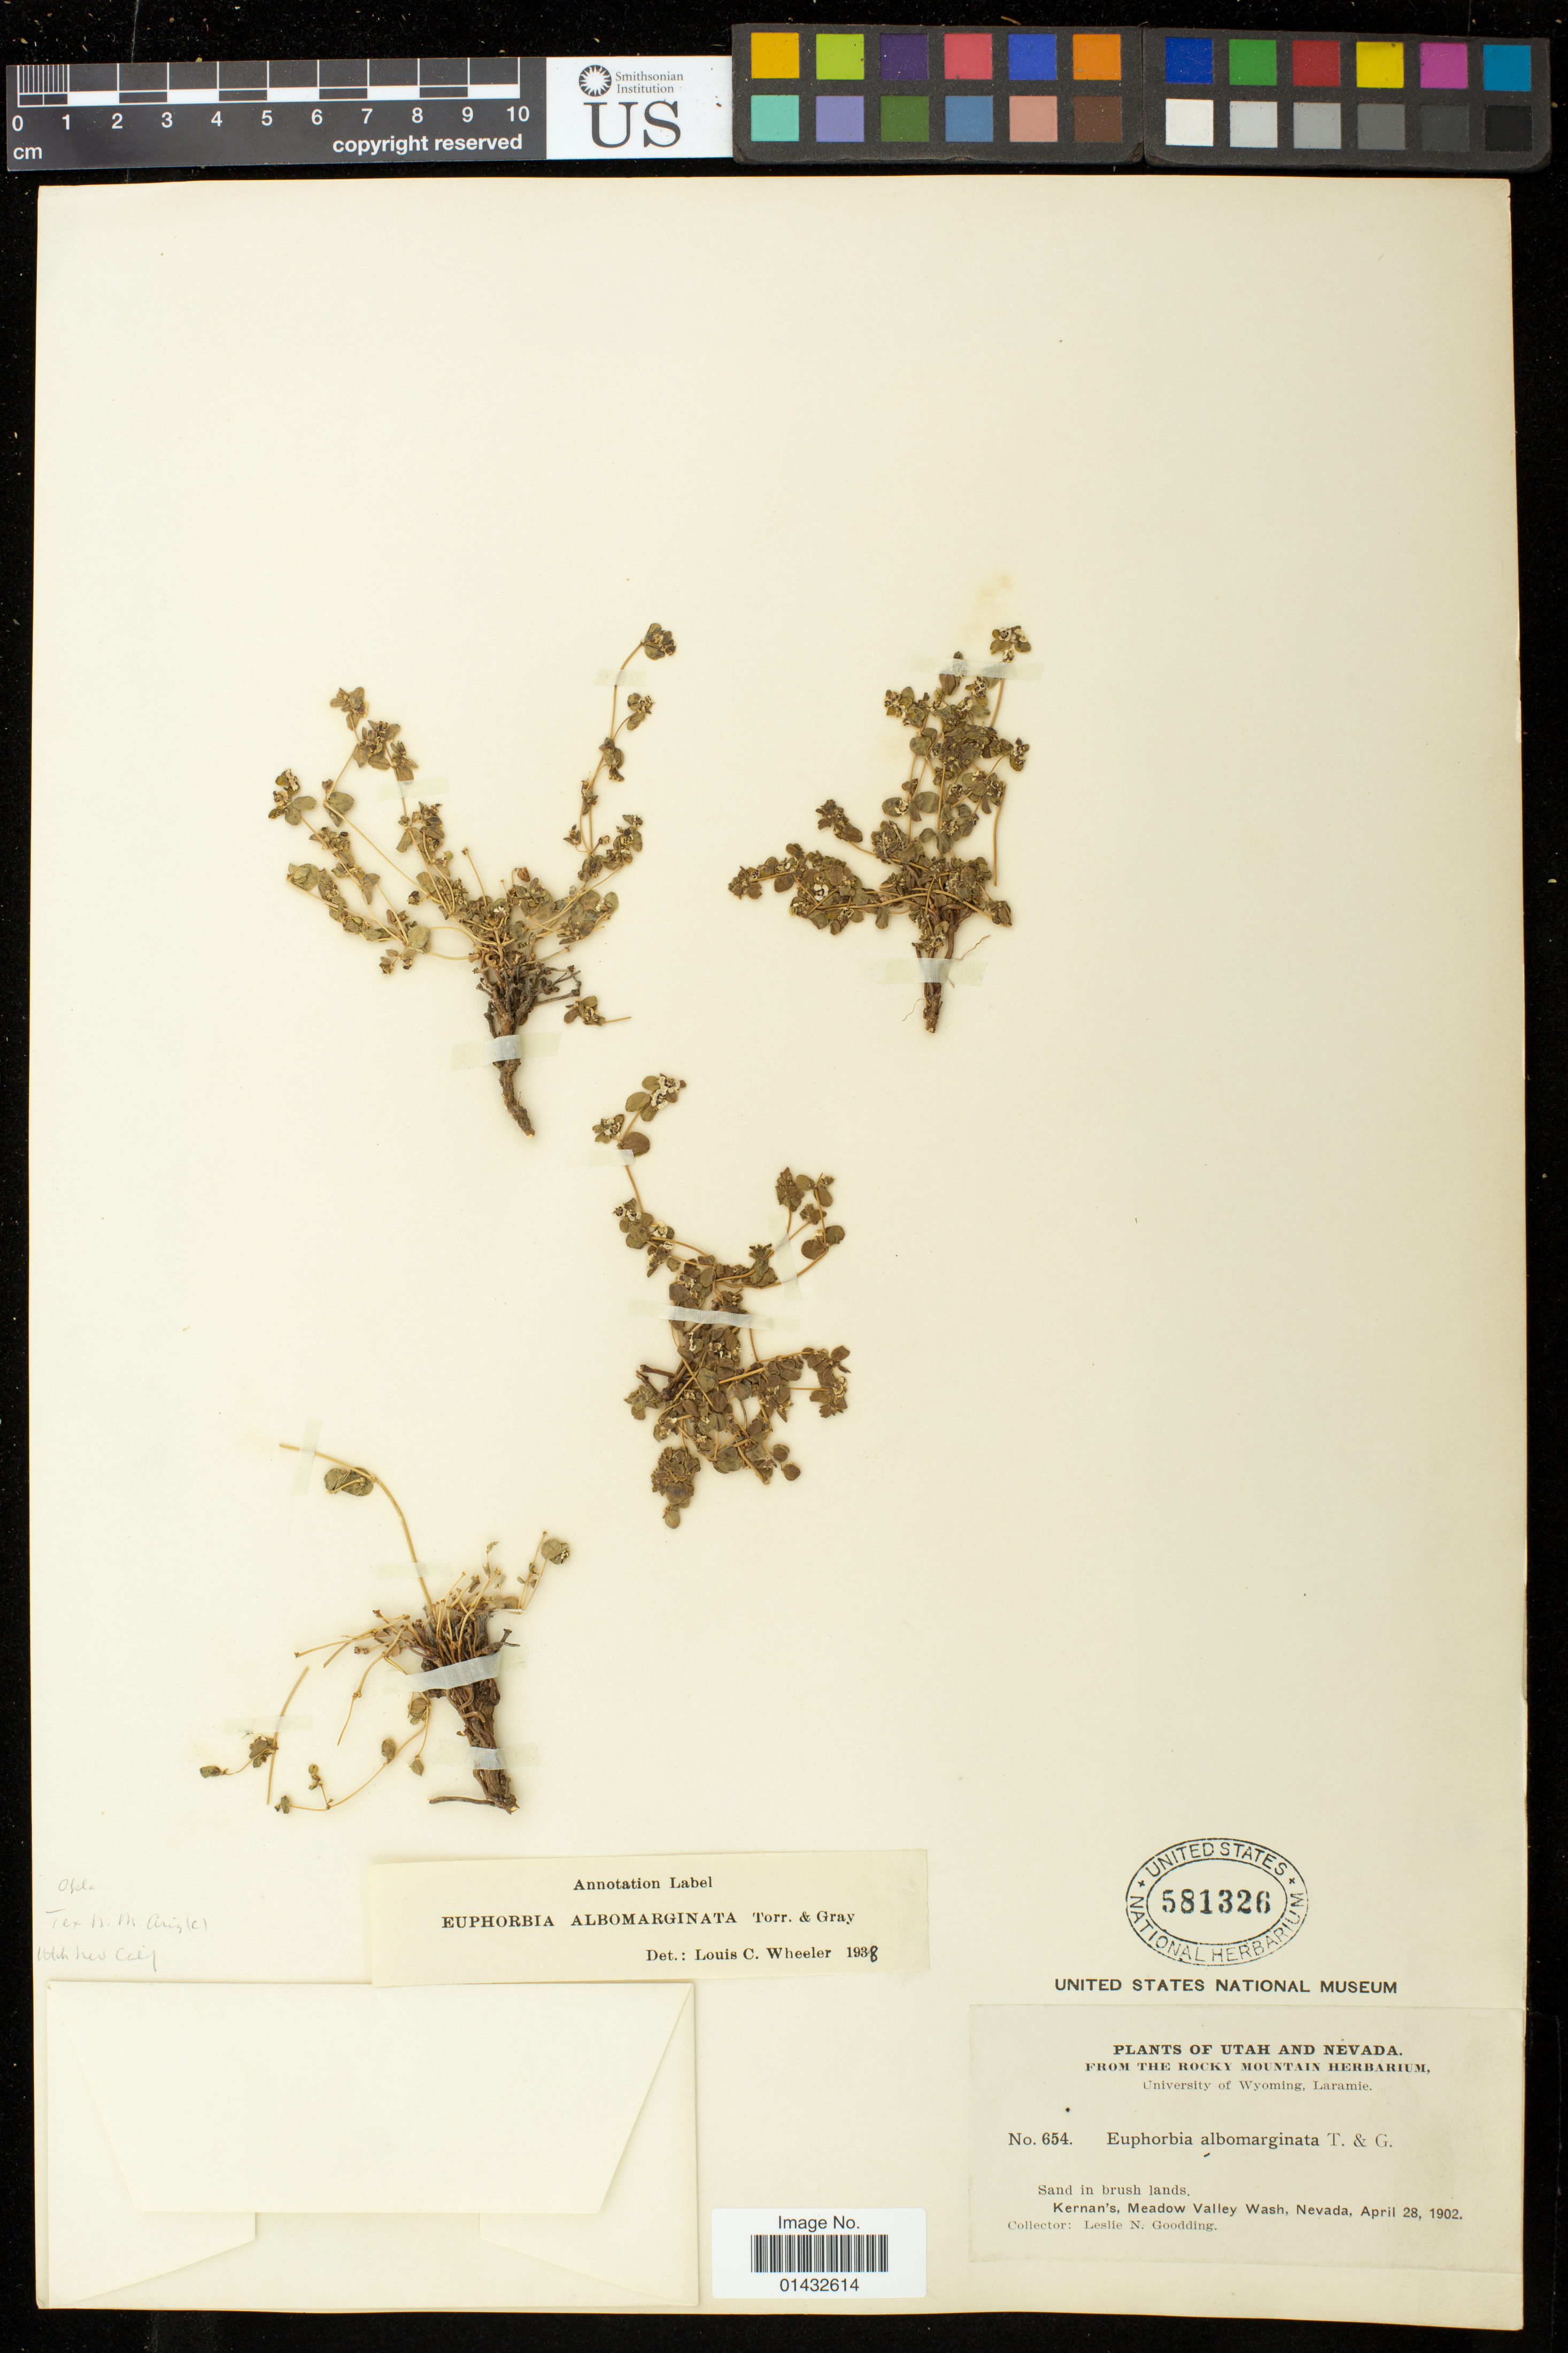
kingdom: Plantae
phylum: Tracheophyta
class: Magnoliopsida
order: Malpighiales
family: Euphorbiaceae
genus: Euphorbia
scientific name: Euphorbia albomarginata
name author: Torr. & A. Gray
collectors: L. N. Goodding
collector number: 654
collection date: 1902-04-28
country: United States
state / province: Nevada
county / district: Clark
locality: Kernan's Meadow Valley Wash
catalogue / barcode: US 581326